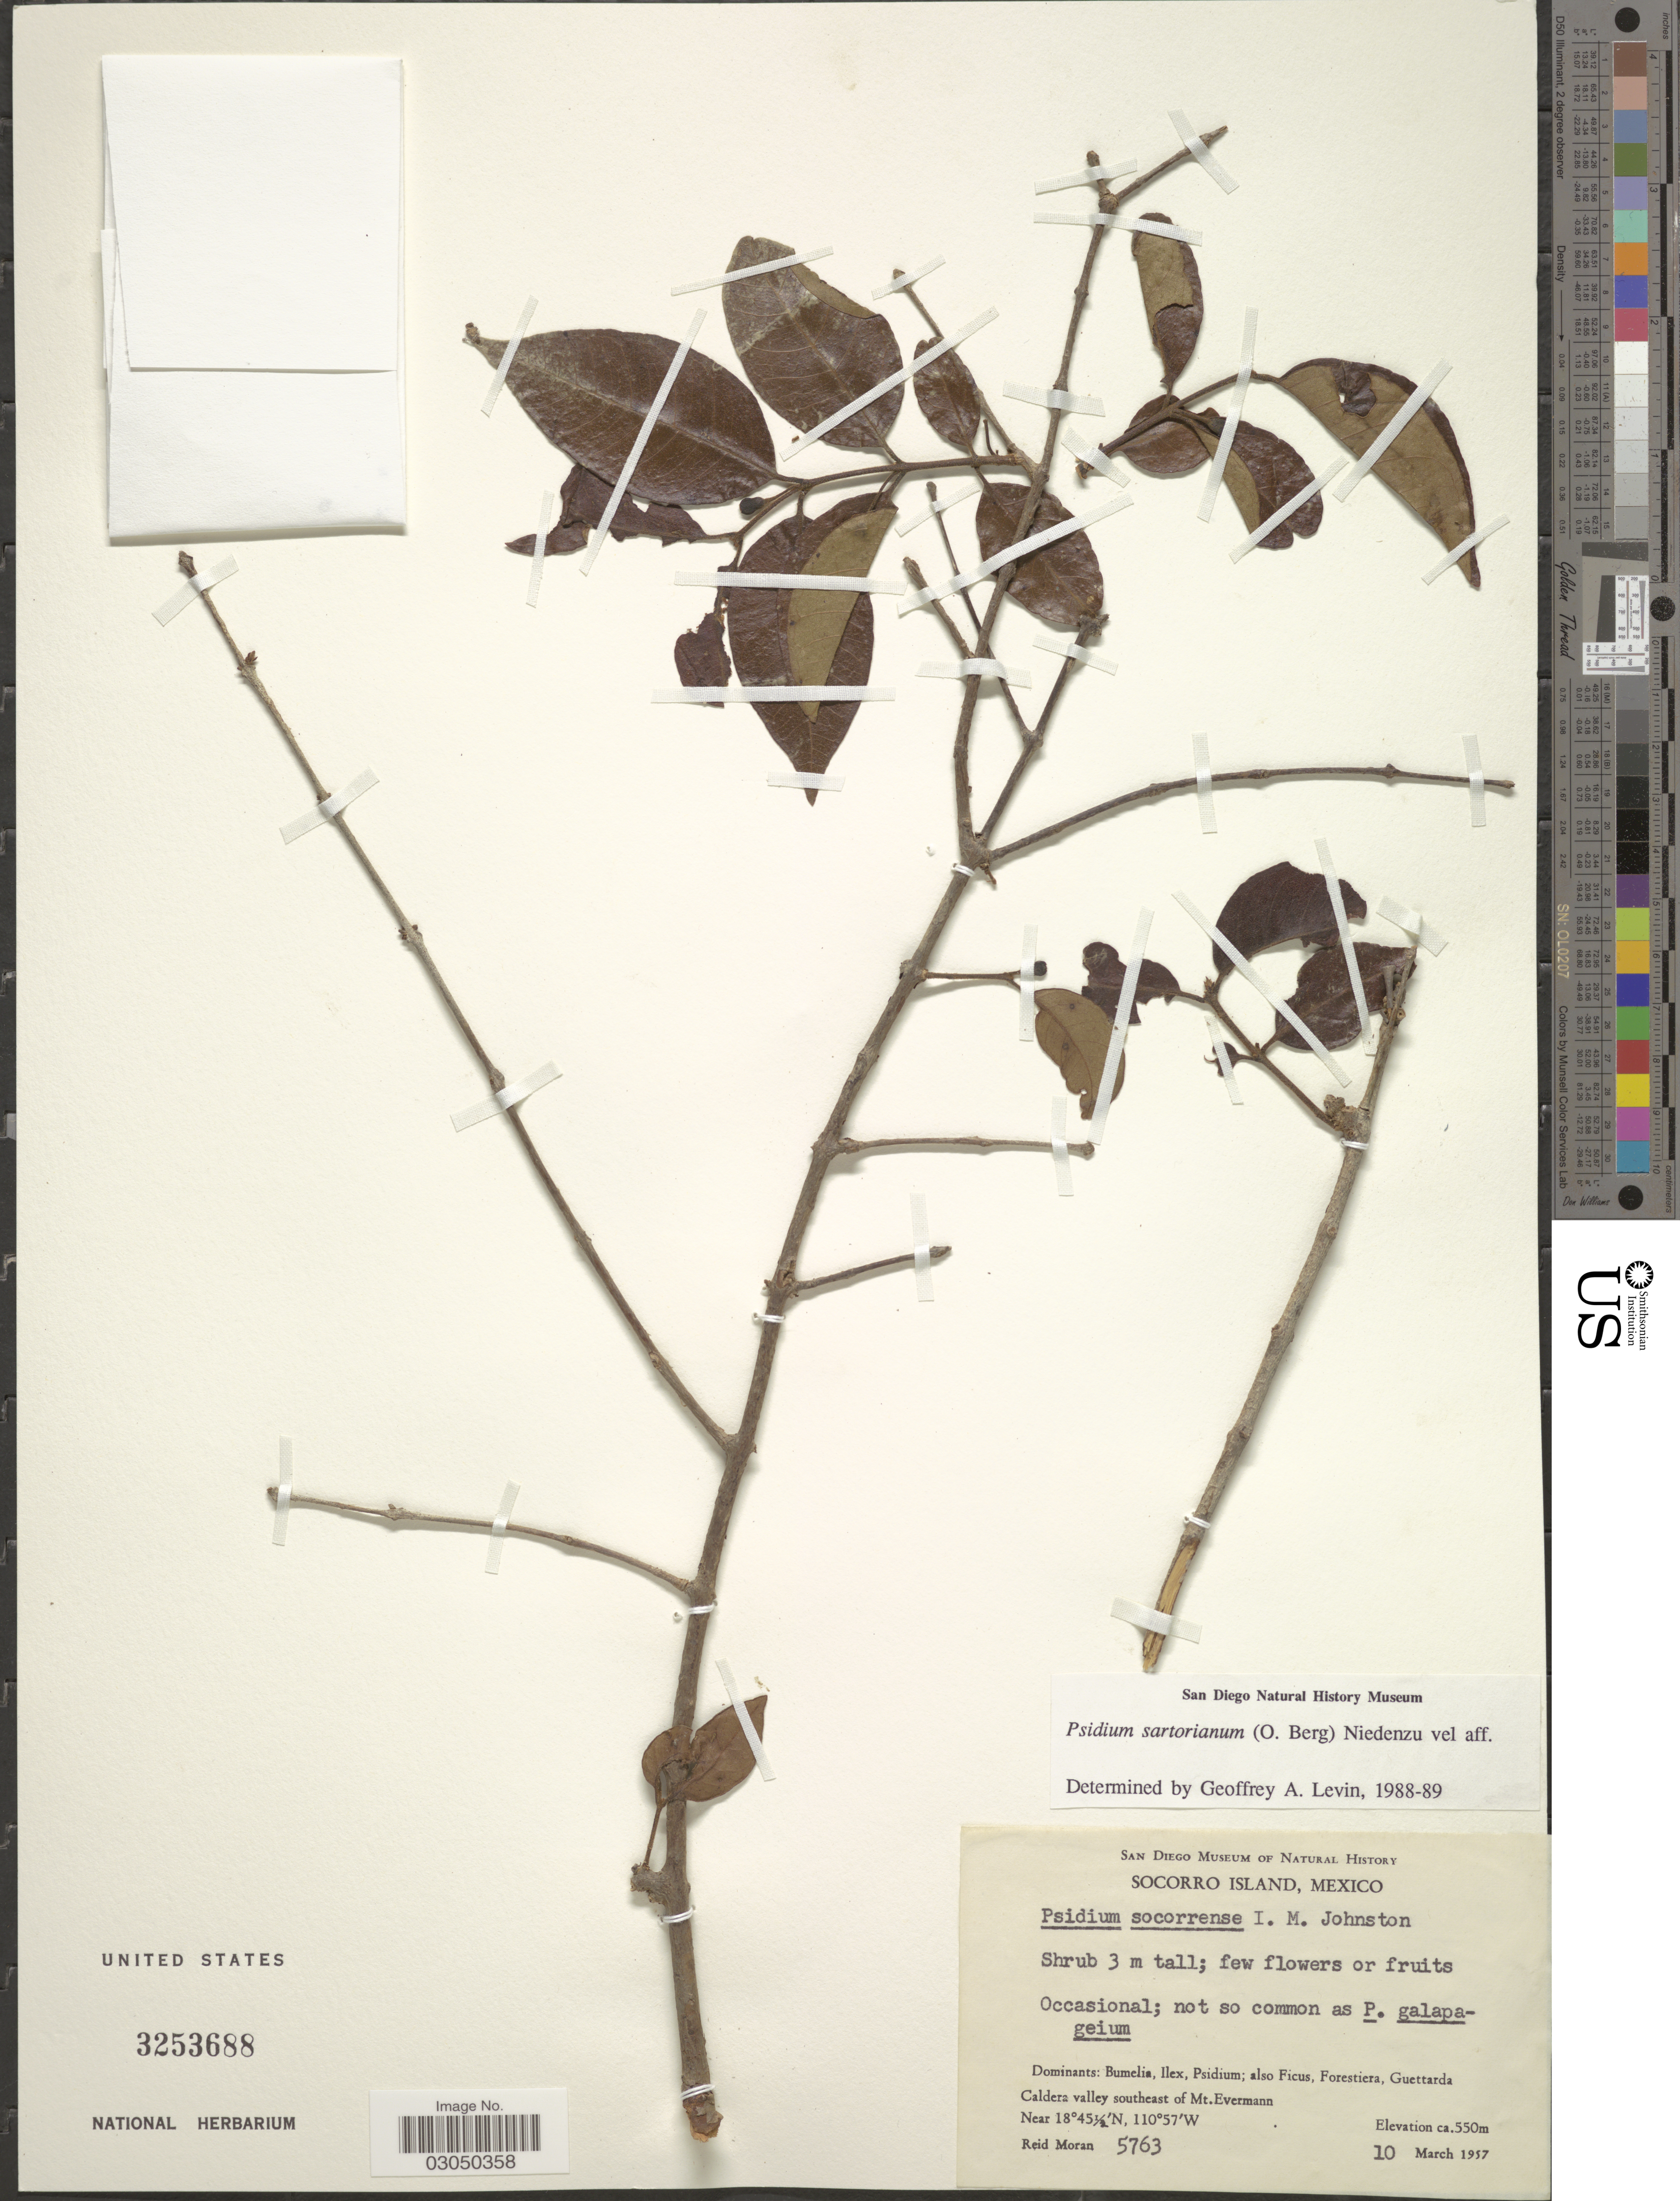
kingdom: Plantae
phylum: Tracheophyta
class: Magnoliopsida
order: Myrtales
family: Myrtaceae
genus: Psidium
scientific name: Psidium sartorianum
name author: (O. Berg) Nied.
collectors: R. Moran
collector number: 5763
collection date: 1957-03-10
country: Mexico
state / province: Colima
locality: Socorro Island. Caldera valley southeast of Mt. Evermann.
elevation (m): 550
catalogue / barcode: US 3253688